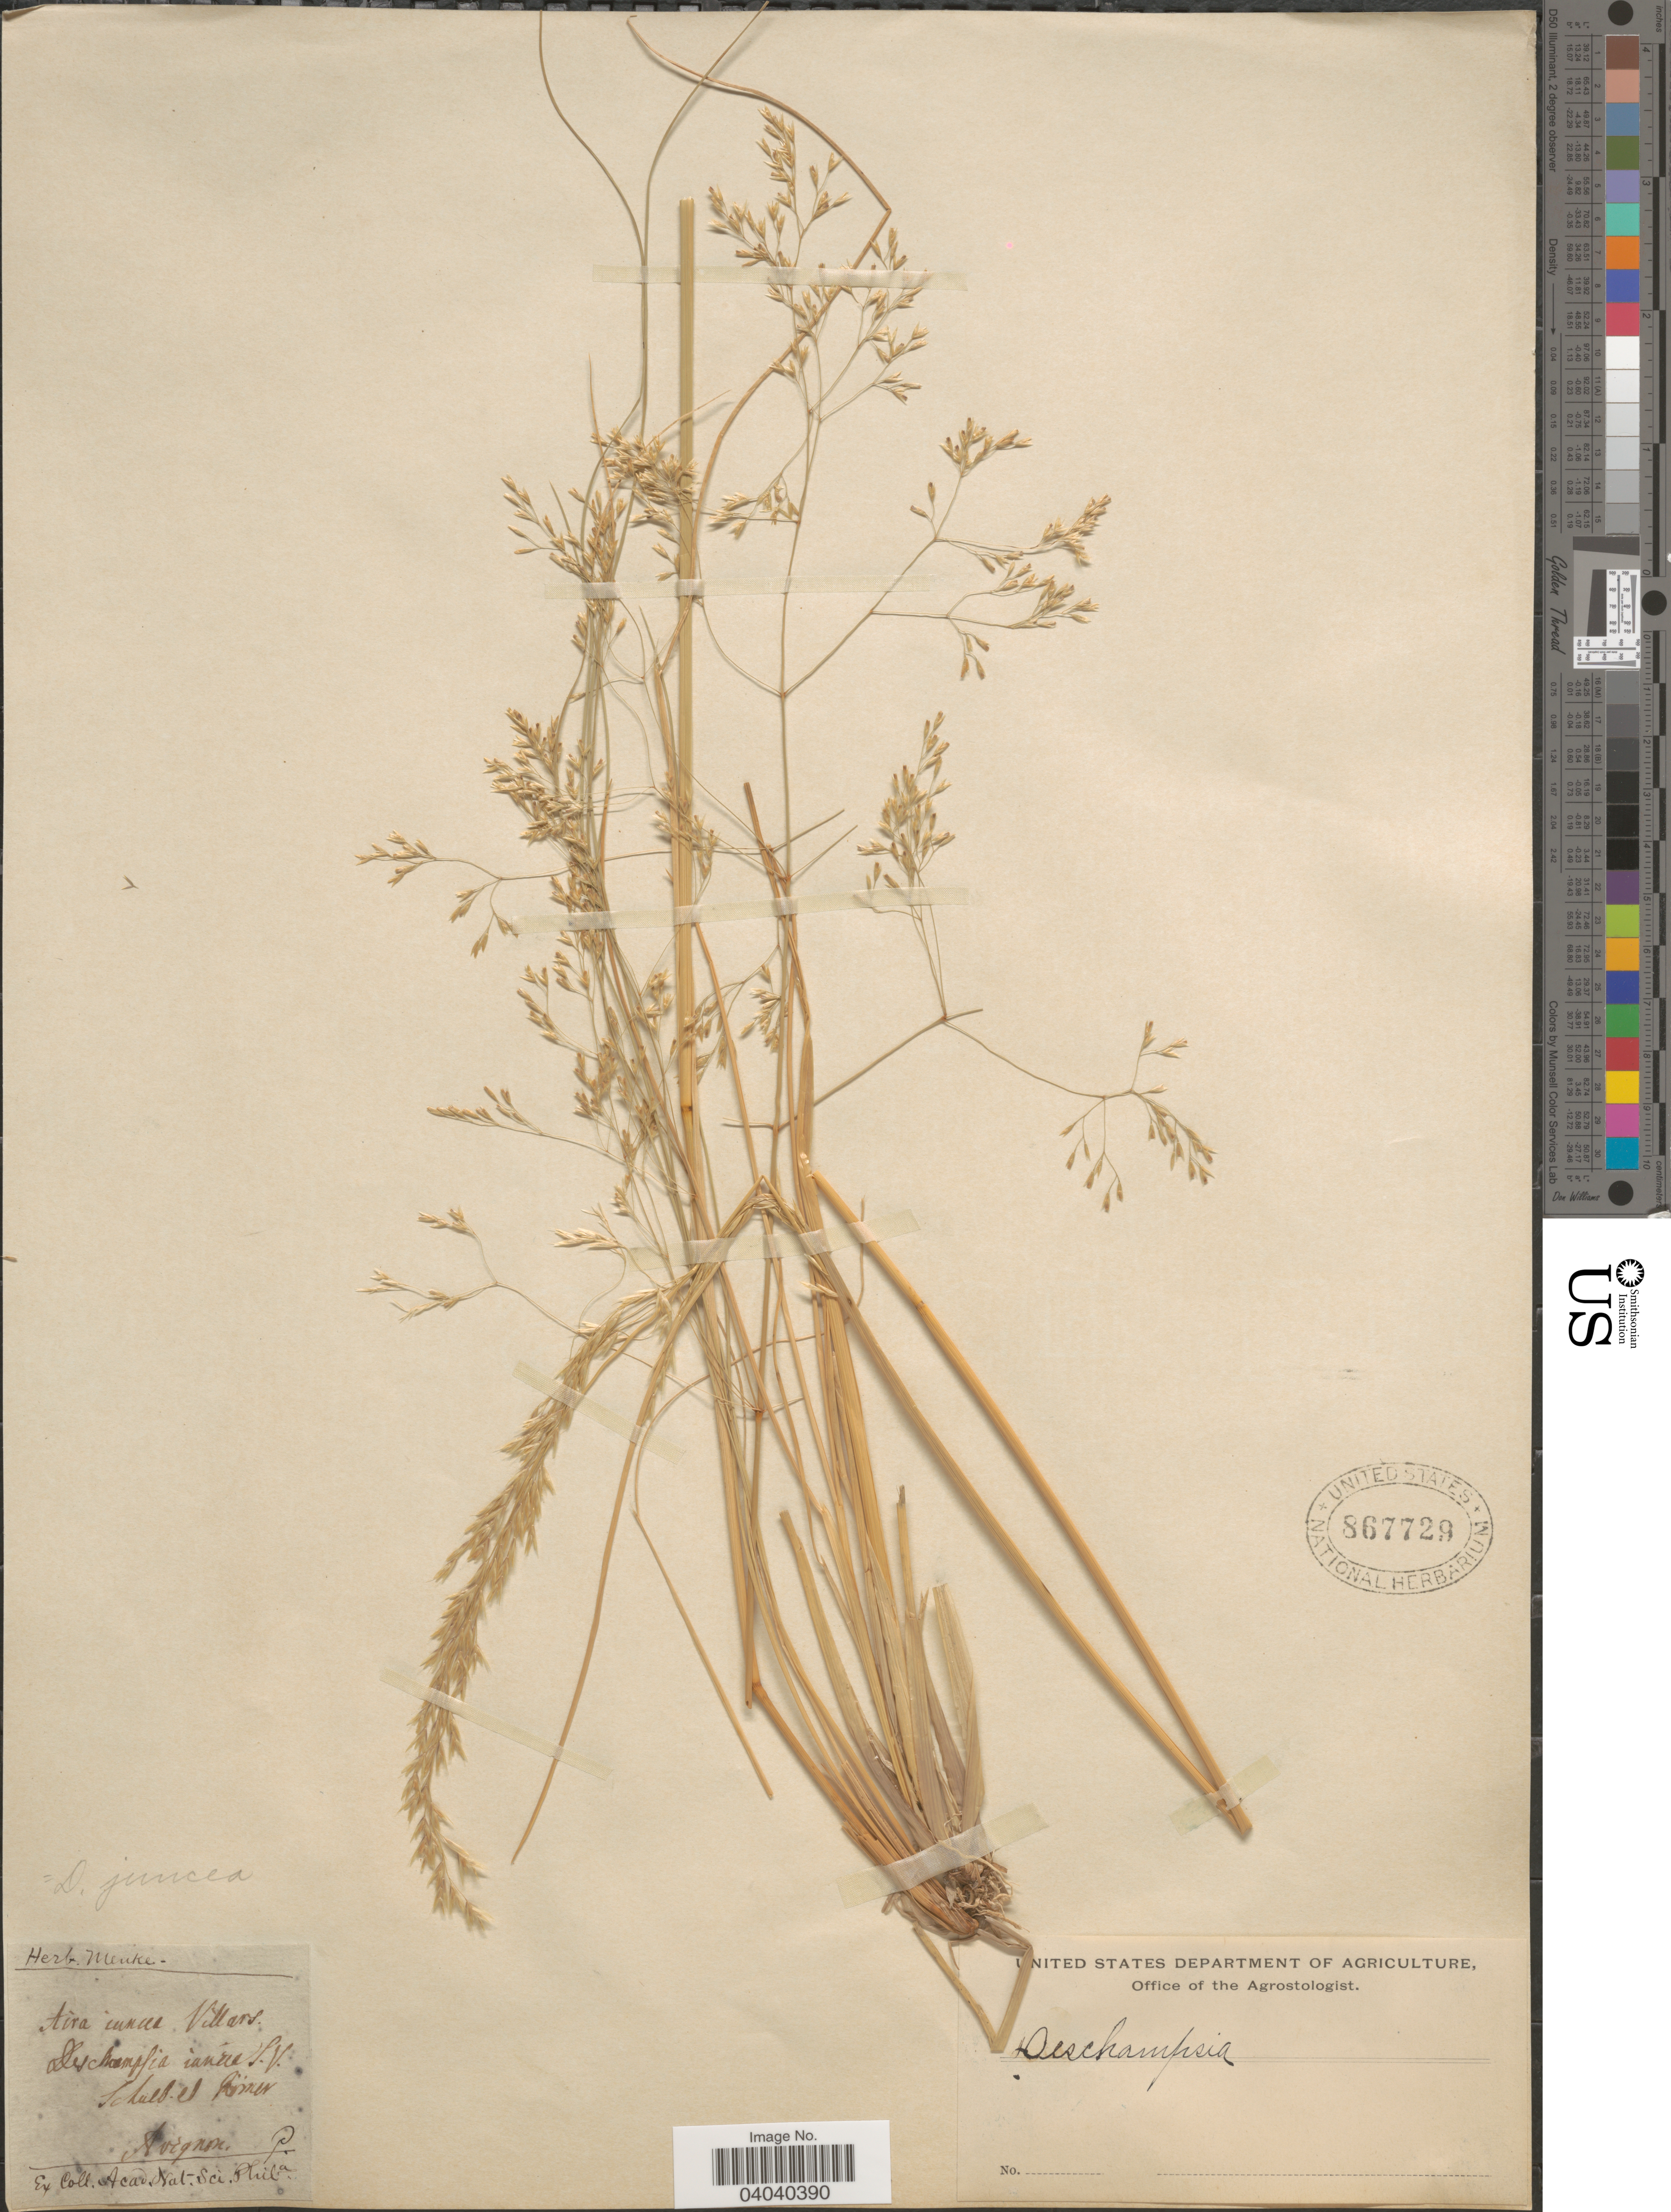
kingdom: Plantae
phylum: Tracheophyta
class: Liliopsida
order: Poales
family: Poaceae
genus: Deschampsia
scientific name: Deschampsia cespitosa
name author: (L.) P. Beauv.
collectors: Academy of Natural Sciences of Philadelphia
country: France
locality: Avignon P.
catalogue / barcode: US 867729